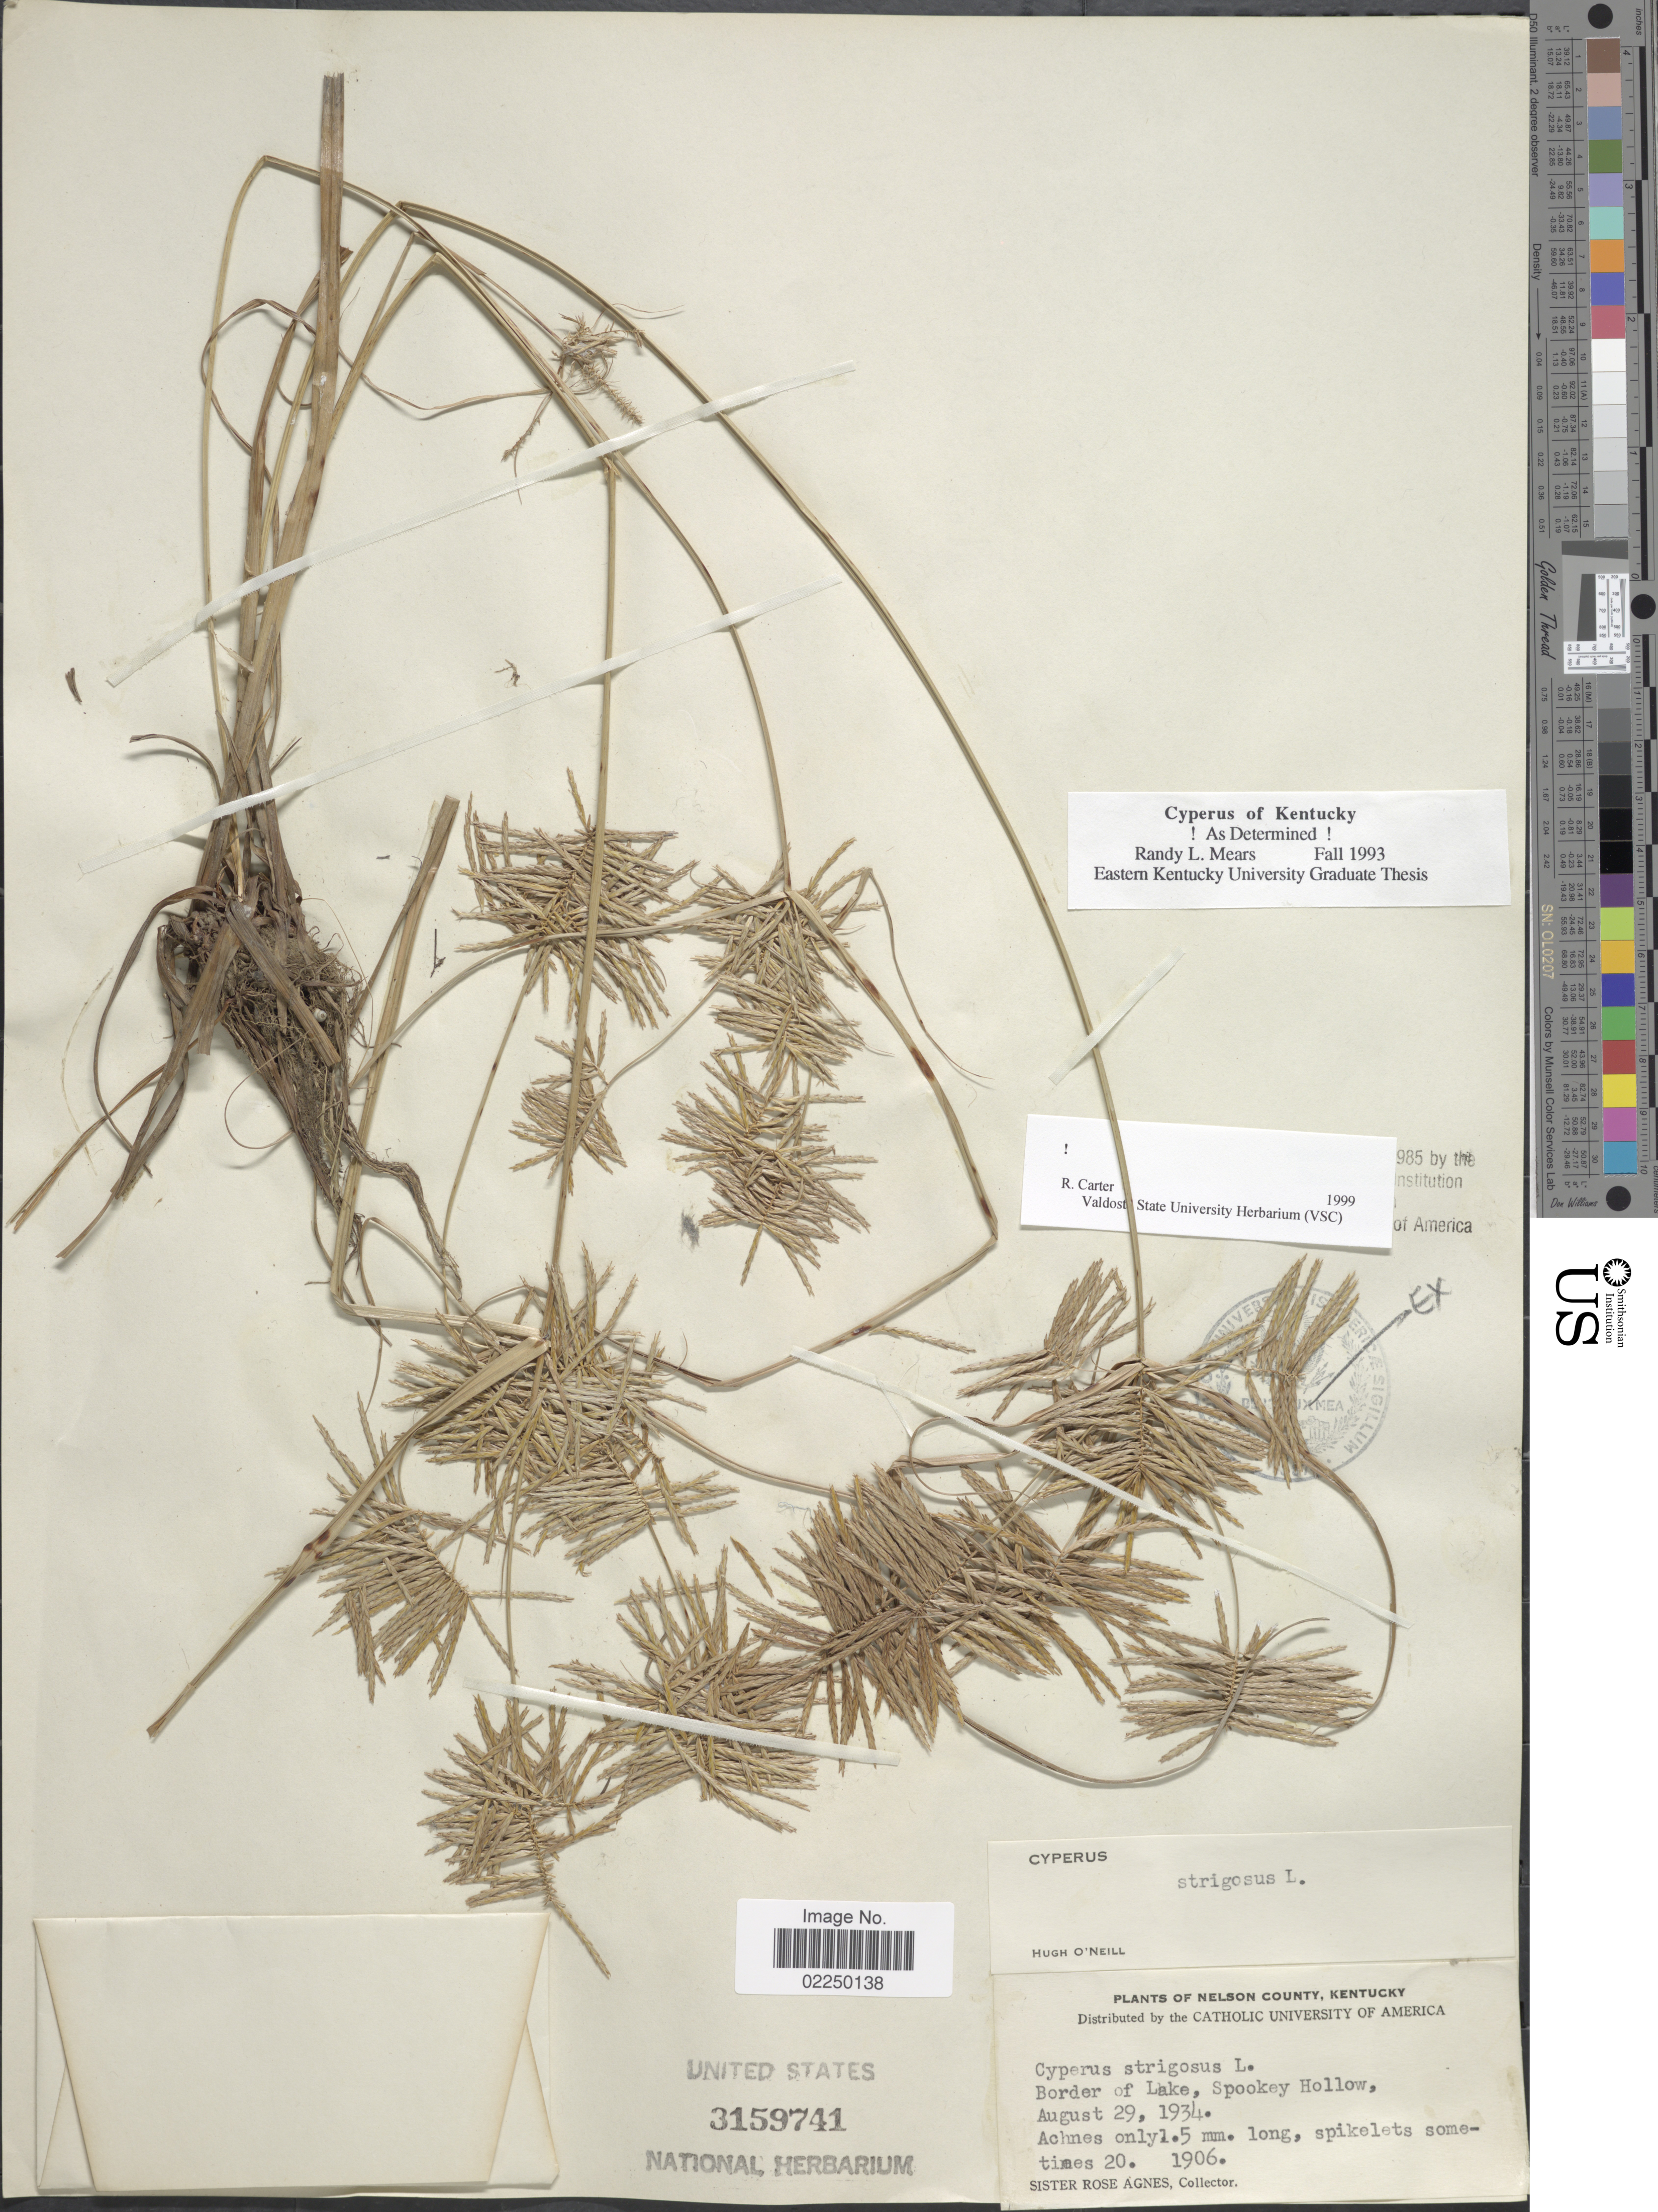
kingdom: Plantae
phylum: Tracheophyta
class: Liliopsida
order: Poales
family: Cyperaceae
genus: Cyperus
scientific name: Cyperus strigosus L.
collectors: Sister Rose Agnes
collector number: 1906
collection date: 1934-08-29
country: United States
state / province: Kentucky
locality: Nelson County, Border of Lake, Spookey Hollow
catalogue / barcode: US 3159741